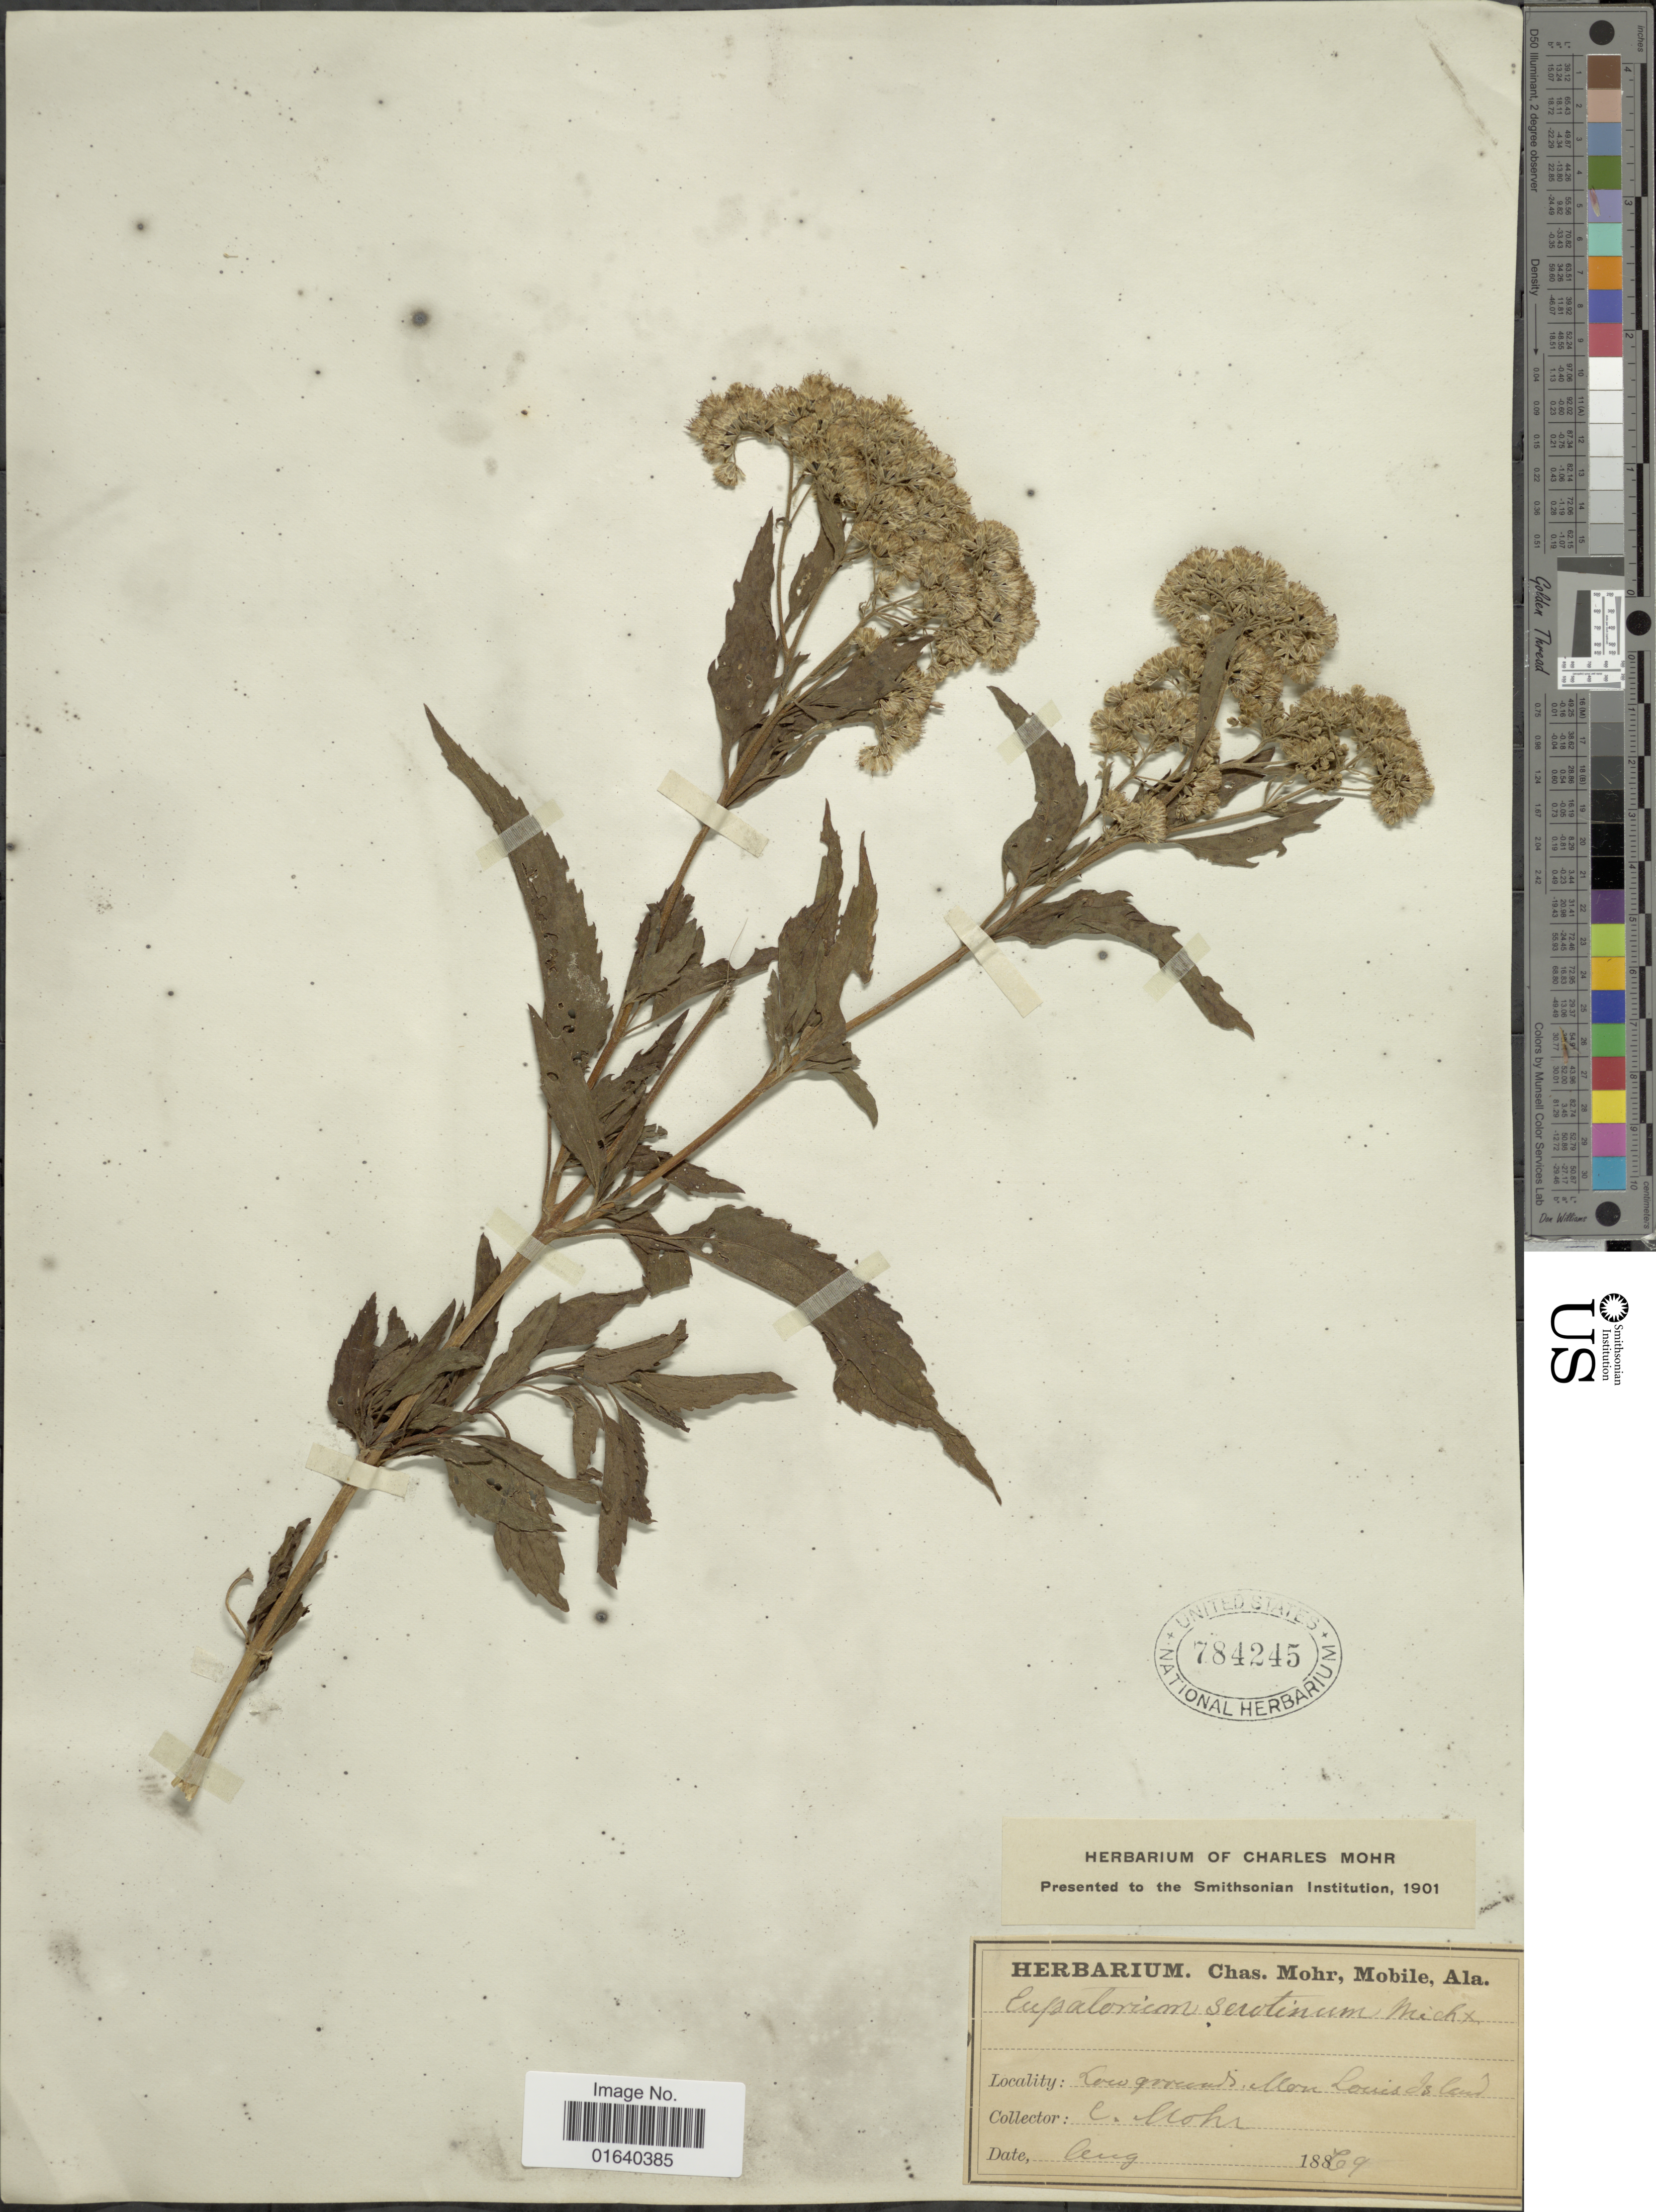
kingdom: Plantae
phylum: Tracheophyta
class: Magnoliopsida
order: Asterales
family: Asteraceae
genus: Eupatorium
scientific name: Eupatorium serotinum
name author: Michx.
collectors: C. T. Mohr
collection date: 1869-08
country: United States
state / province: Alabama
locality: Mon Louis Island.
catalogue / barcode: US 784245